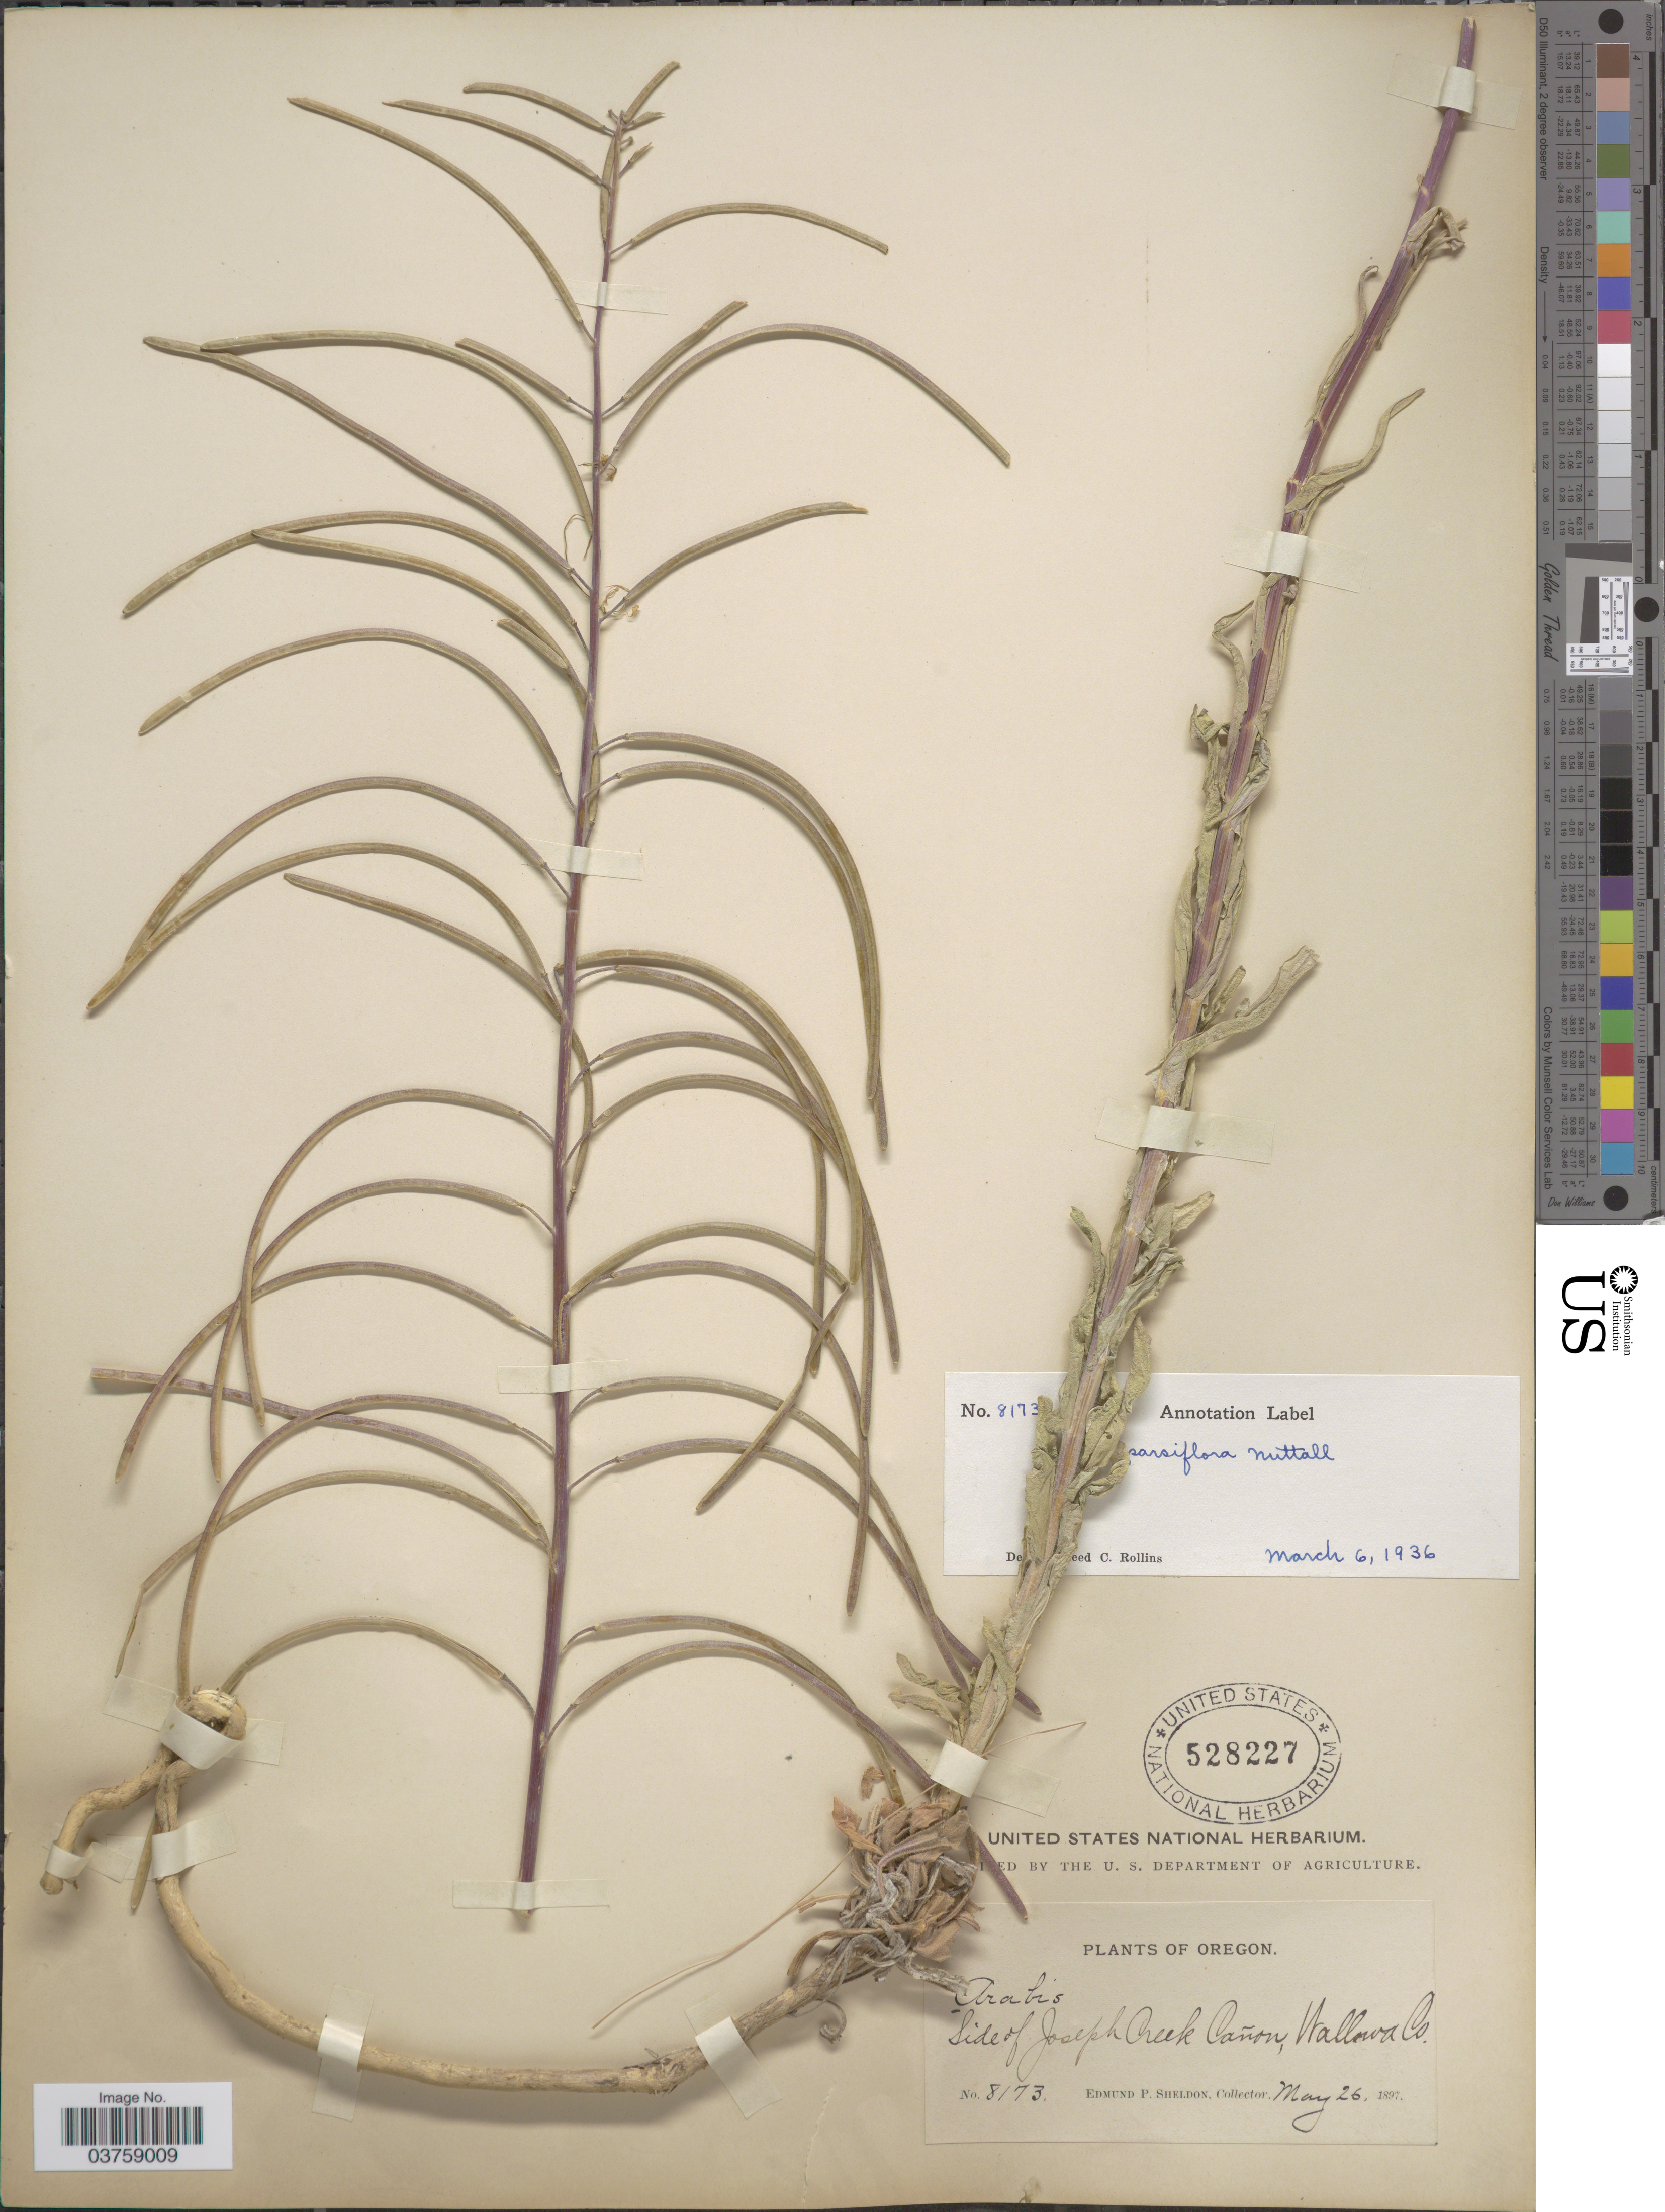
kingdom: Plantae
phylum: Tracheophyta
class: Magnoliopsida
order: Brassicales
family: Brassicaceae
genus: Arabis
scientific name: Arabis sparsiflora var. subvillosa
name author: (S. Watson) Rollins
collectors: E. P. Sheldon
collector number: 8173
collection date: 1897-05-26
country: United States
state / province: Oregon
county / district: Wallowa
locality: Side of Joseph Creek Cañon, Wallowa Co.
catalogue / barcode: US 528227